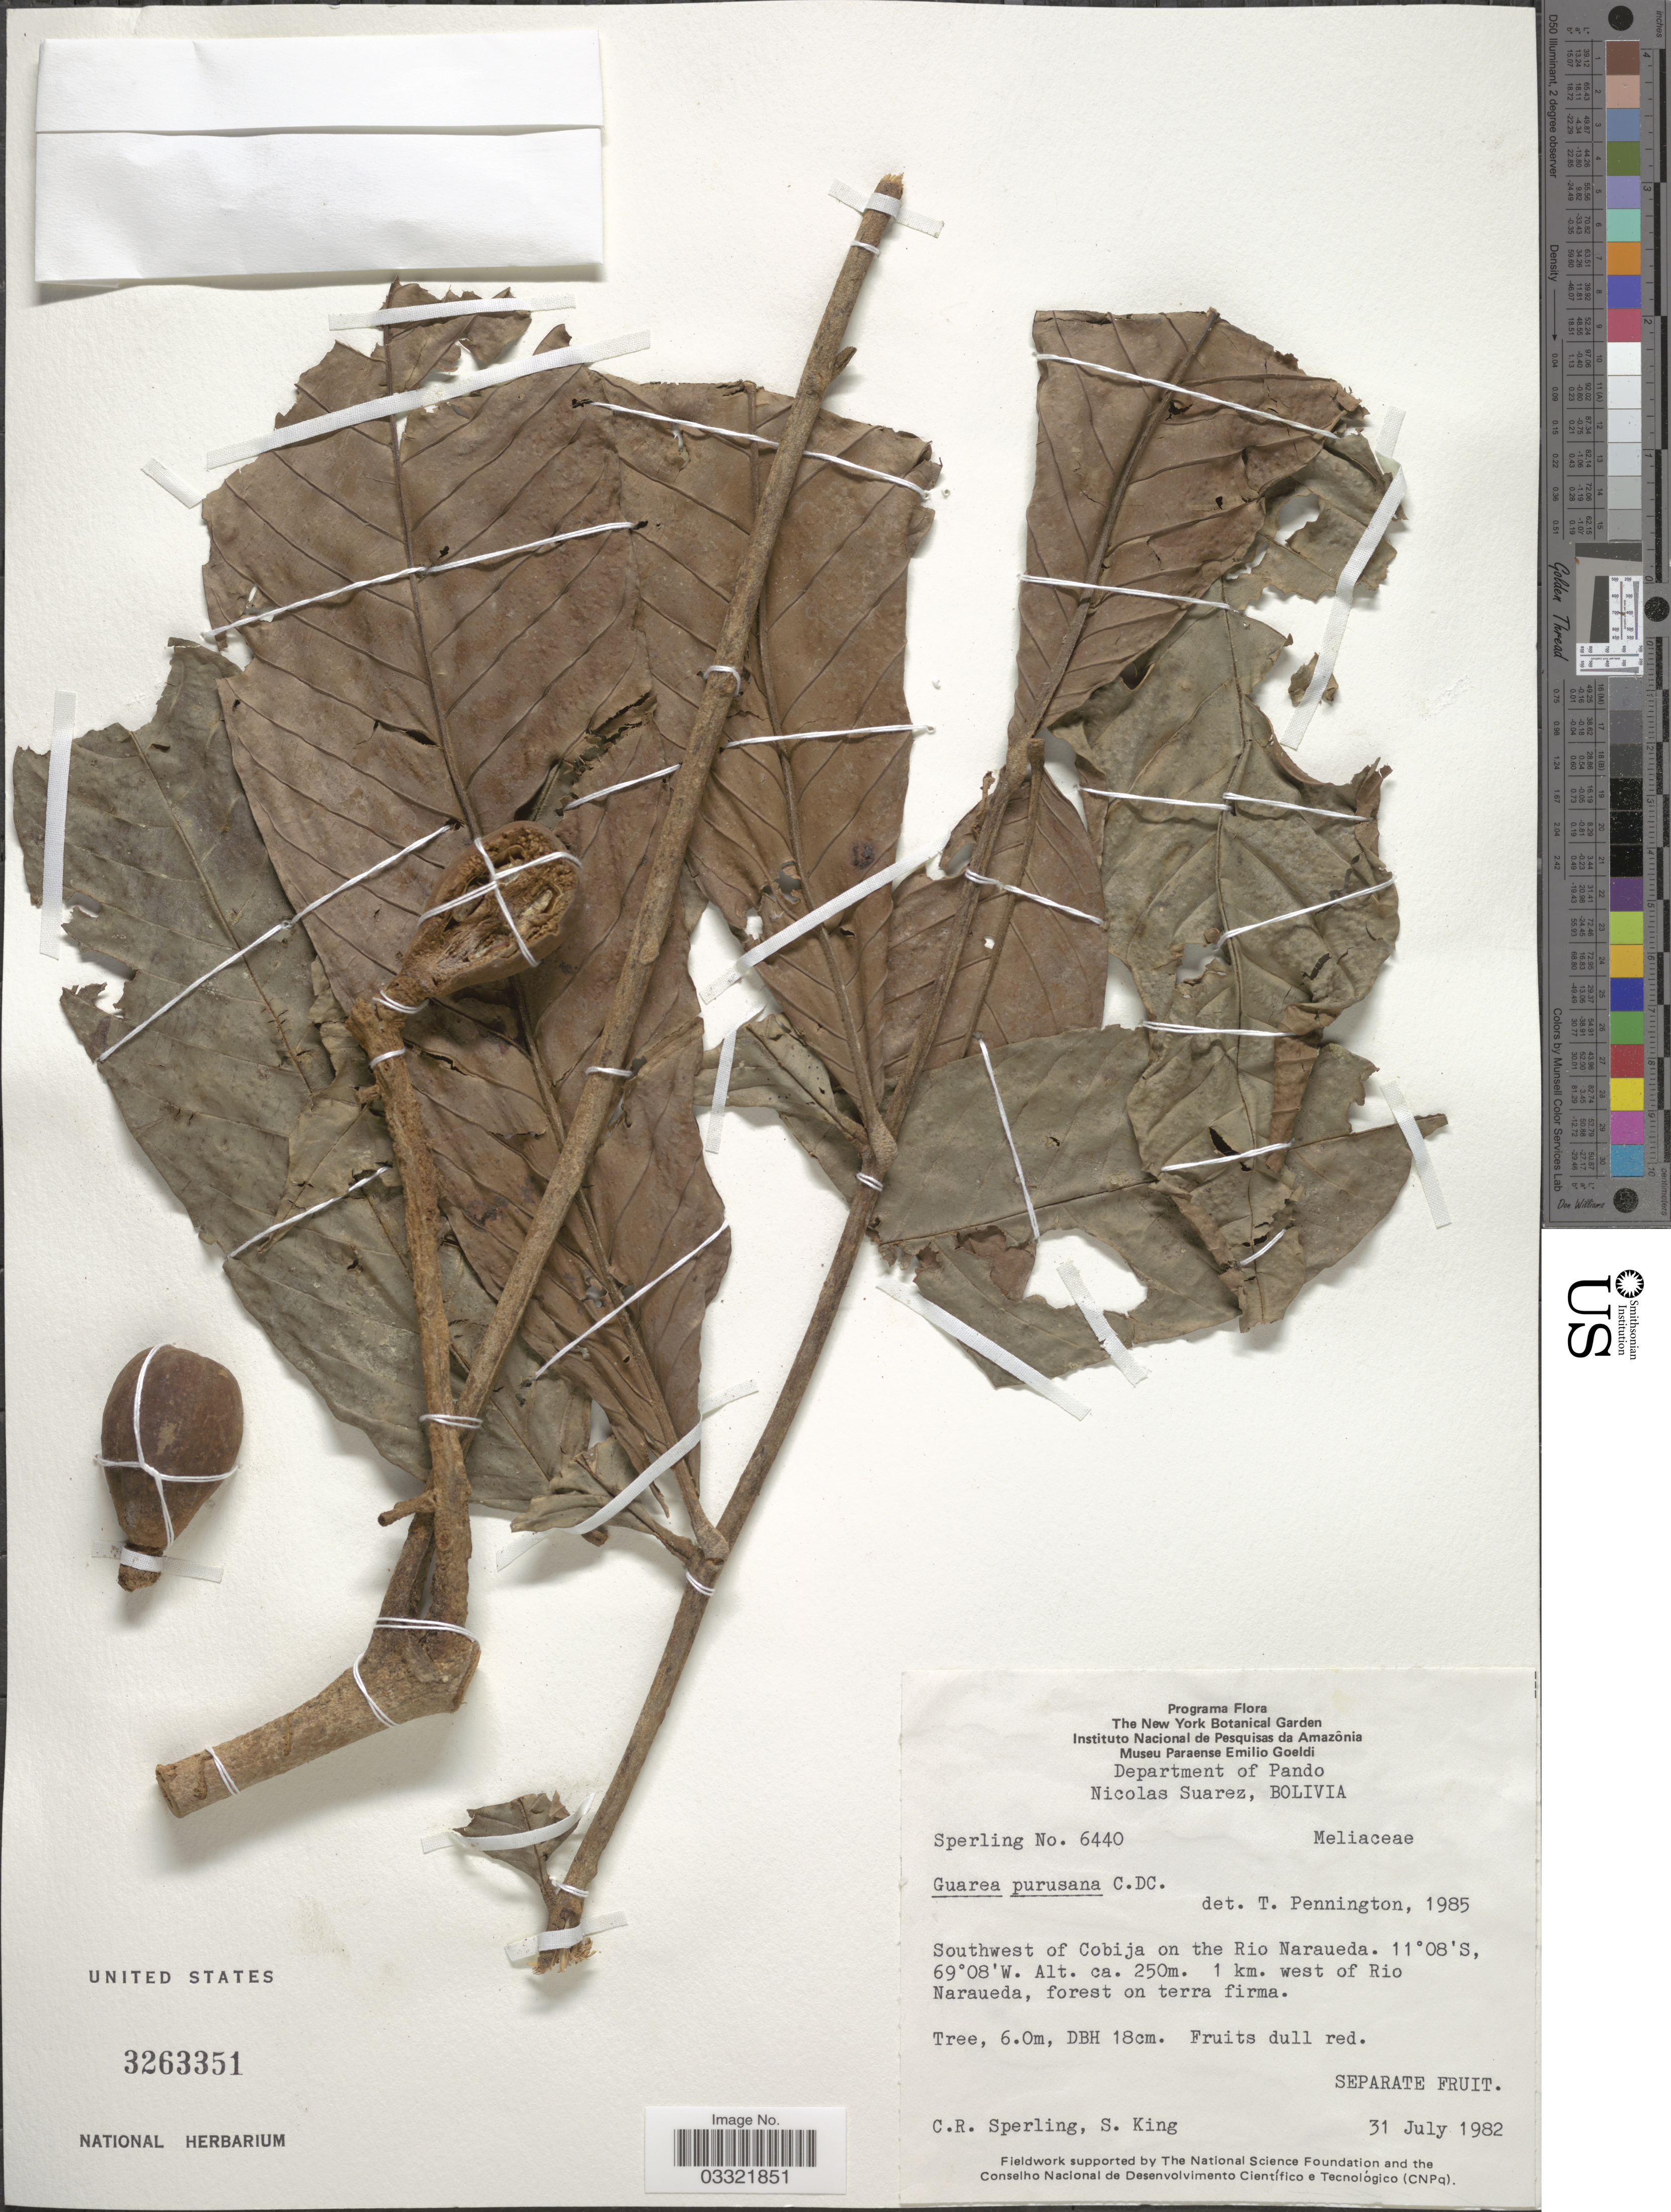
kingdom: Plantae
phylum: Tracheophyta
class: Magnoliopsida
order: Sapindales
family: Meliaceae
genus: Guarea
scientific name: Guarea purusana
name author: C. DC.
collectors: C. R. Sperling & S. King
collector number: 6440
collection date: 1982-07-31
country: Bolivia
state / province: Pando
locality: Department of Pando. Nicolas Suarez. Southwest of Cobija on the Rio Naraueda. 1 km. west of Rio Naraueda, forest on terra firme.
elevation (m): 250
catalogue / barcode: US 3263351